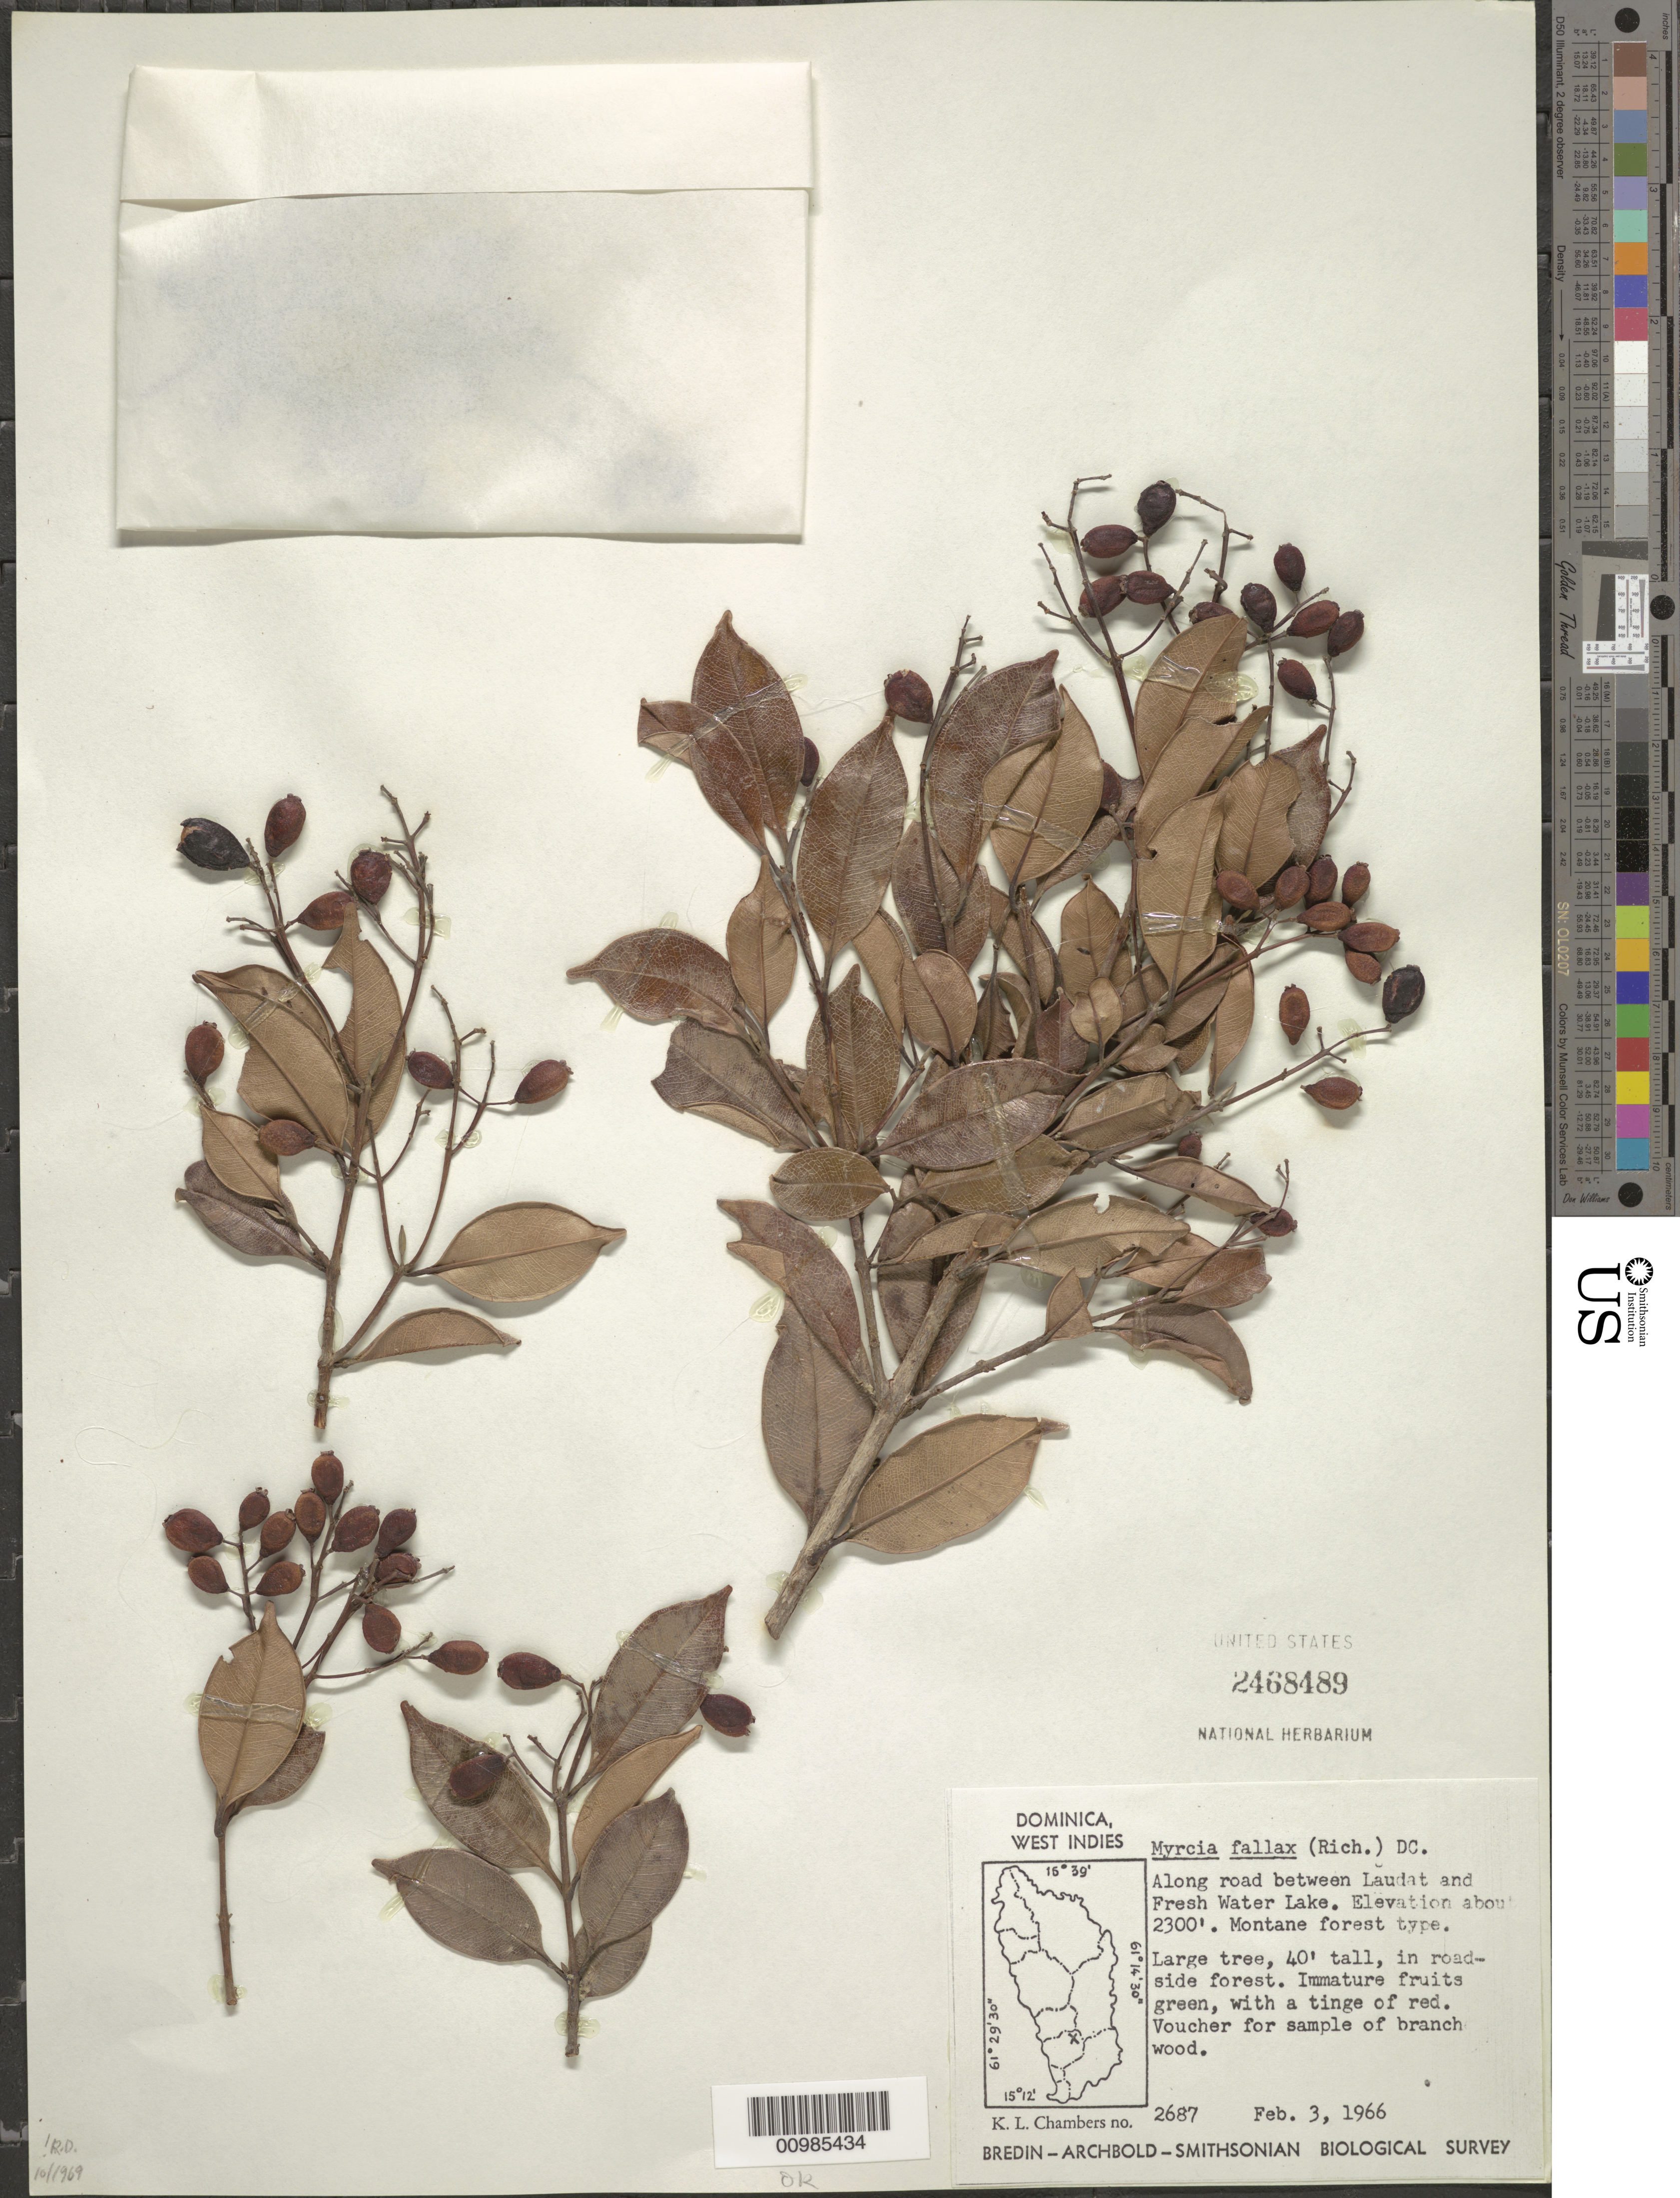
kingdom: Plantae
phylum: Tracheophyta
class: Magnoliopsida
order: Myrtales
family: Myrtaceae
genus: Myrcia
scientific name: Myrcia fallax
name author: (Rich.) DC.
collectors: K. L. Chambers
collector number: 2687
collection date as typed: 03 Feb 1966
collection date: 1966-02-03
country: Dominica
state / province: St. George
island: Dominica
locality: Along road between Laudat and Fresh Water Lake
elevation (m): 701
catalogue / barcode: US 2468489